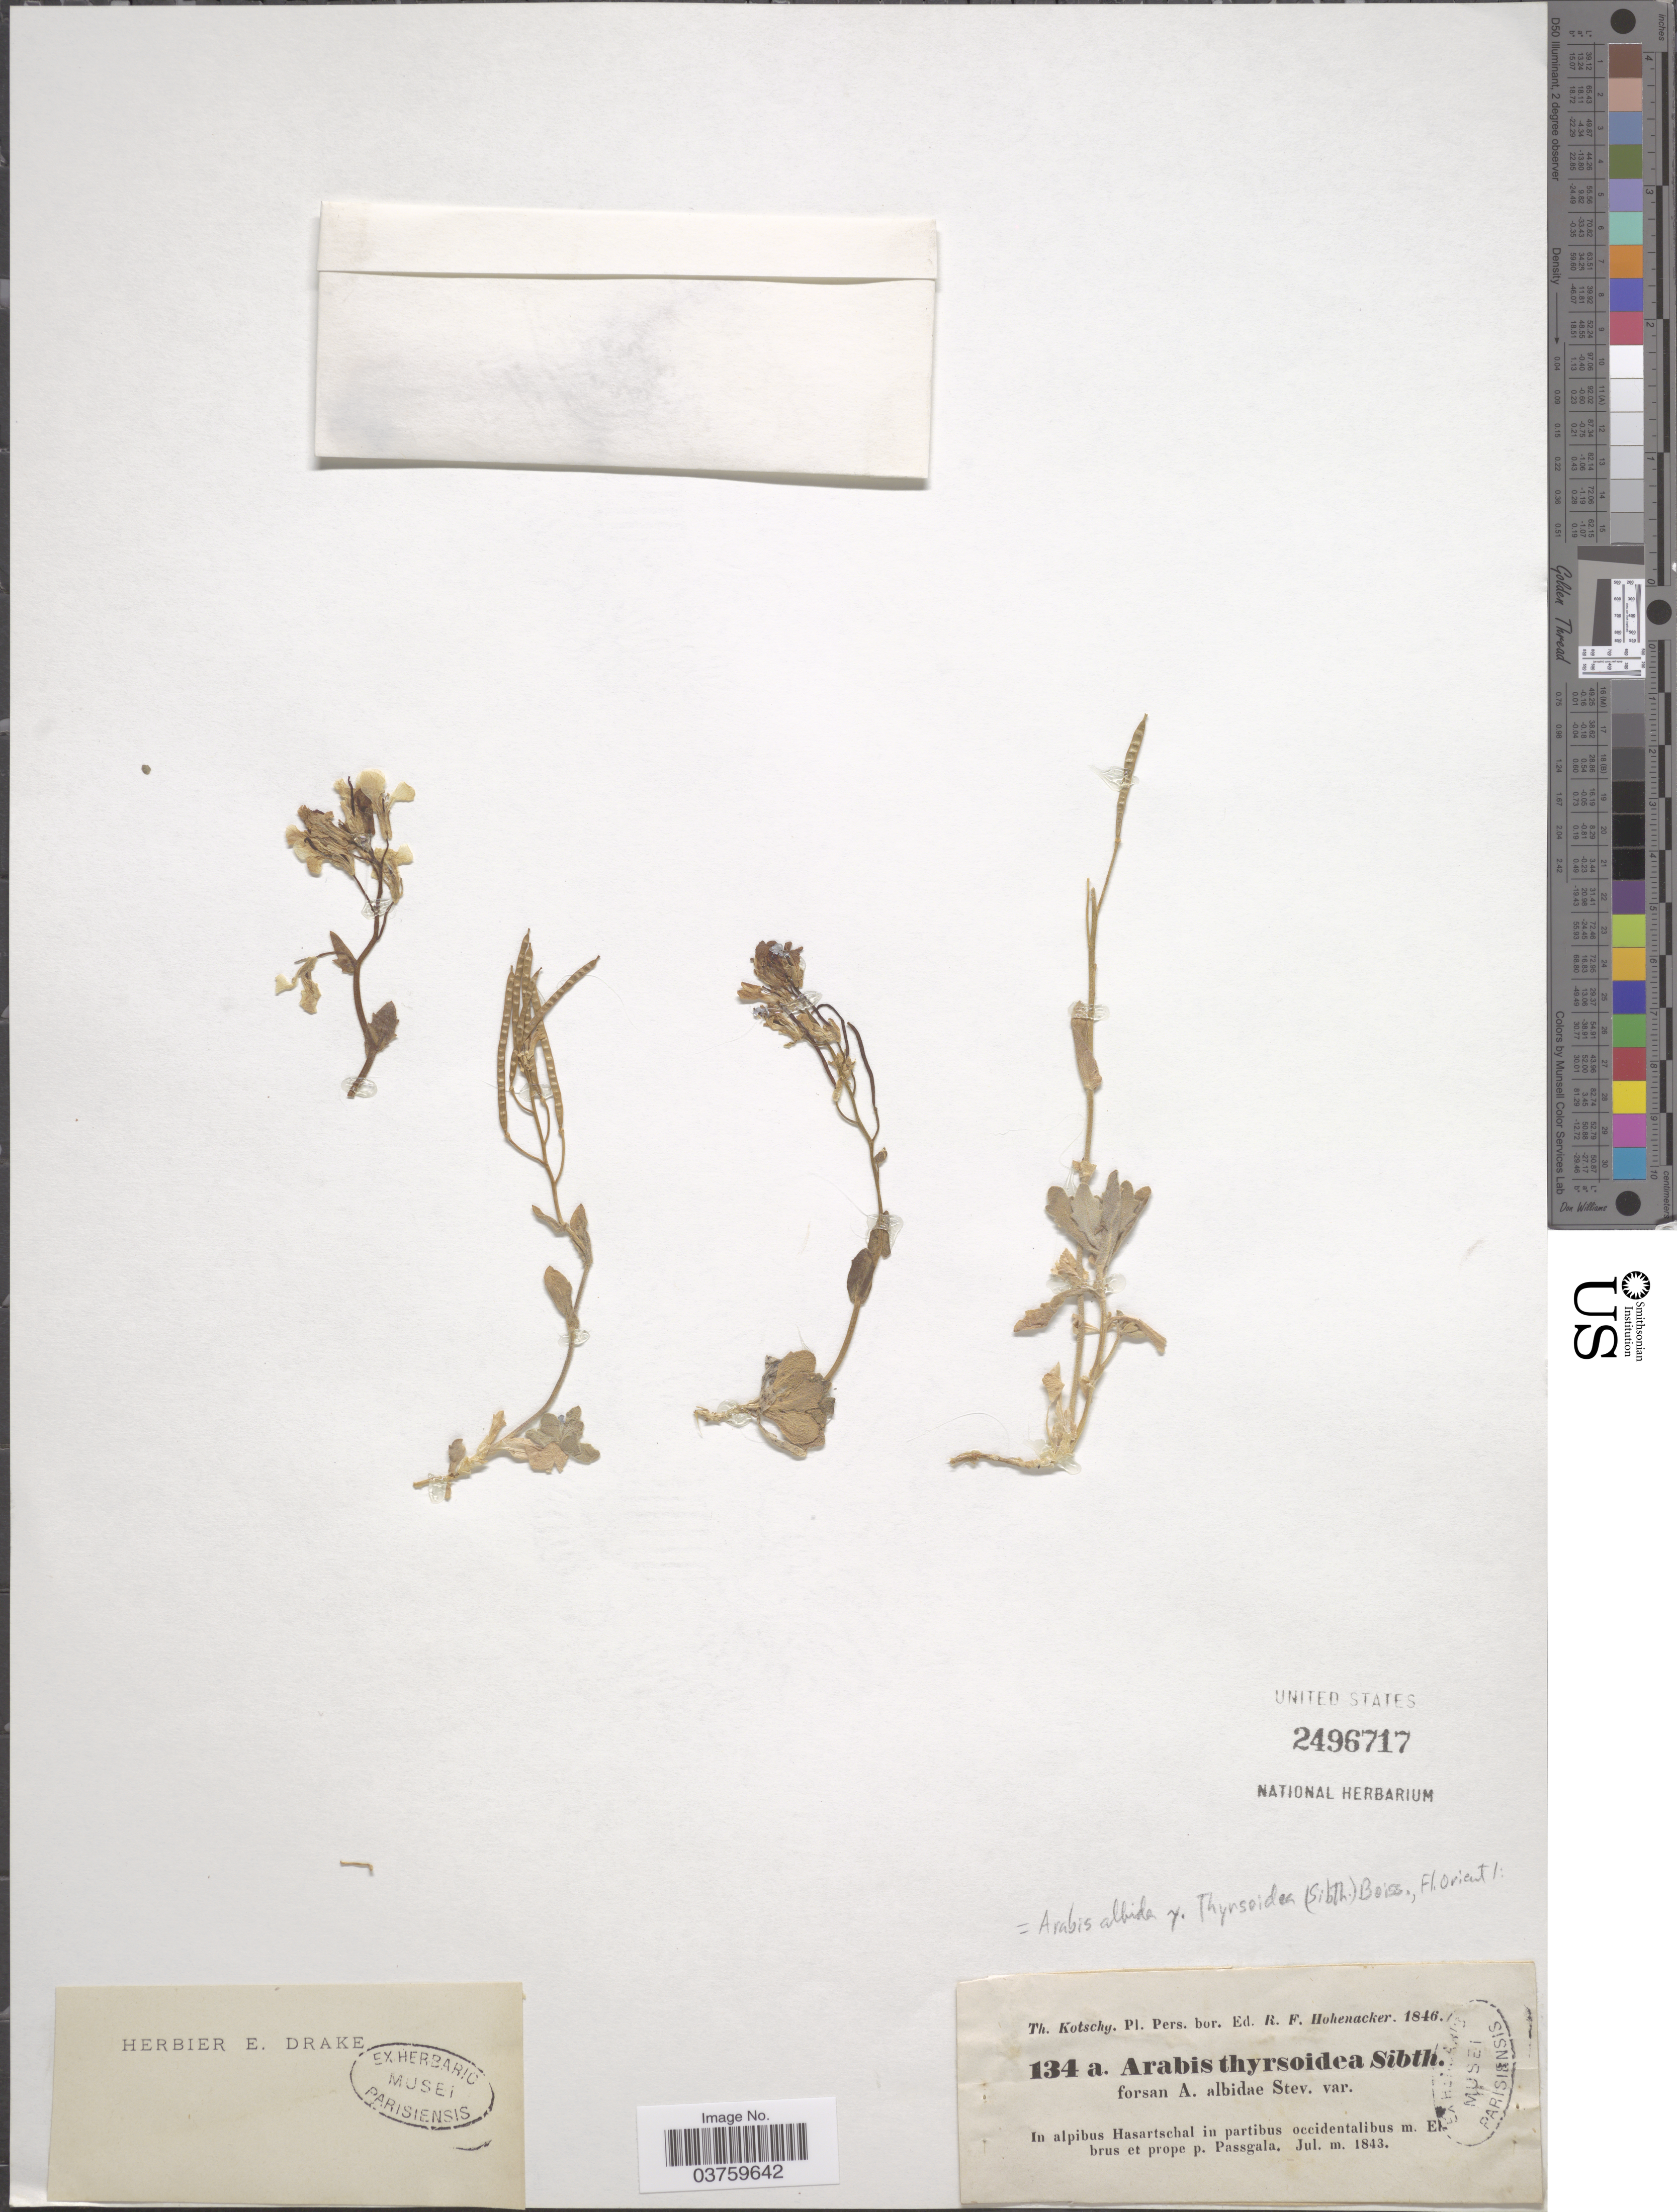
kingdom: Plantae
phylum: Tracheophyta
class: Magnoliopsida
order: Brassicales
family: Brassicaceae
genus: Arabis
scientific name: Arabis caucasica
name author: Willd.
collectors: K. G. Kotschy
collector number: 134a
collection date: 1843-07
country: Russian Federation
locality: In alpibus Hasartschal in partibus occidentalibus m. Elbrus et prope p. Passgala.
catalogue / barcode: US 2496717